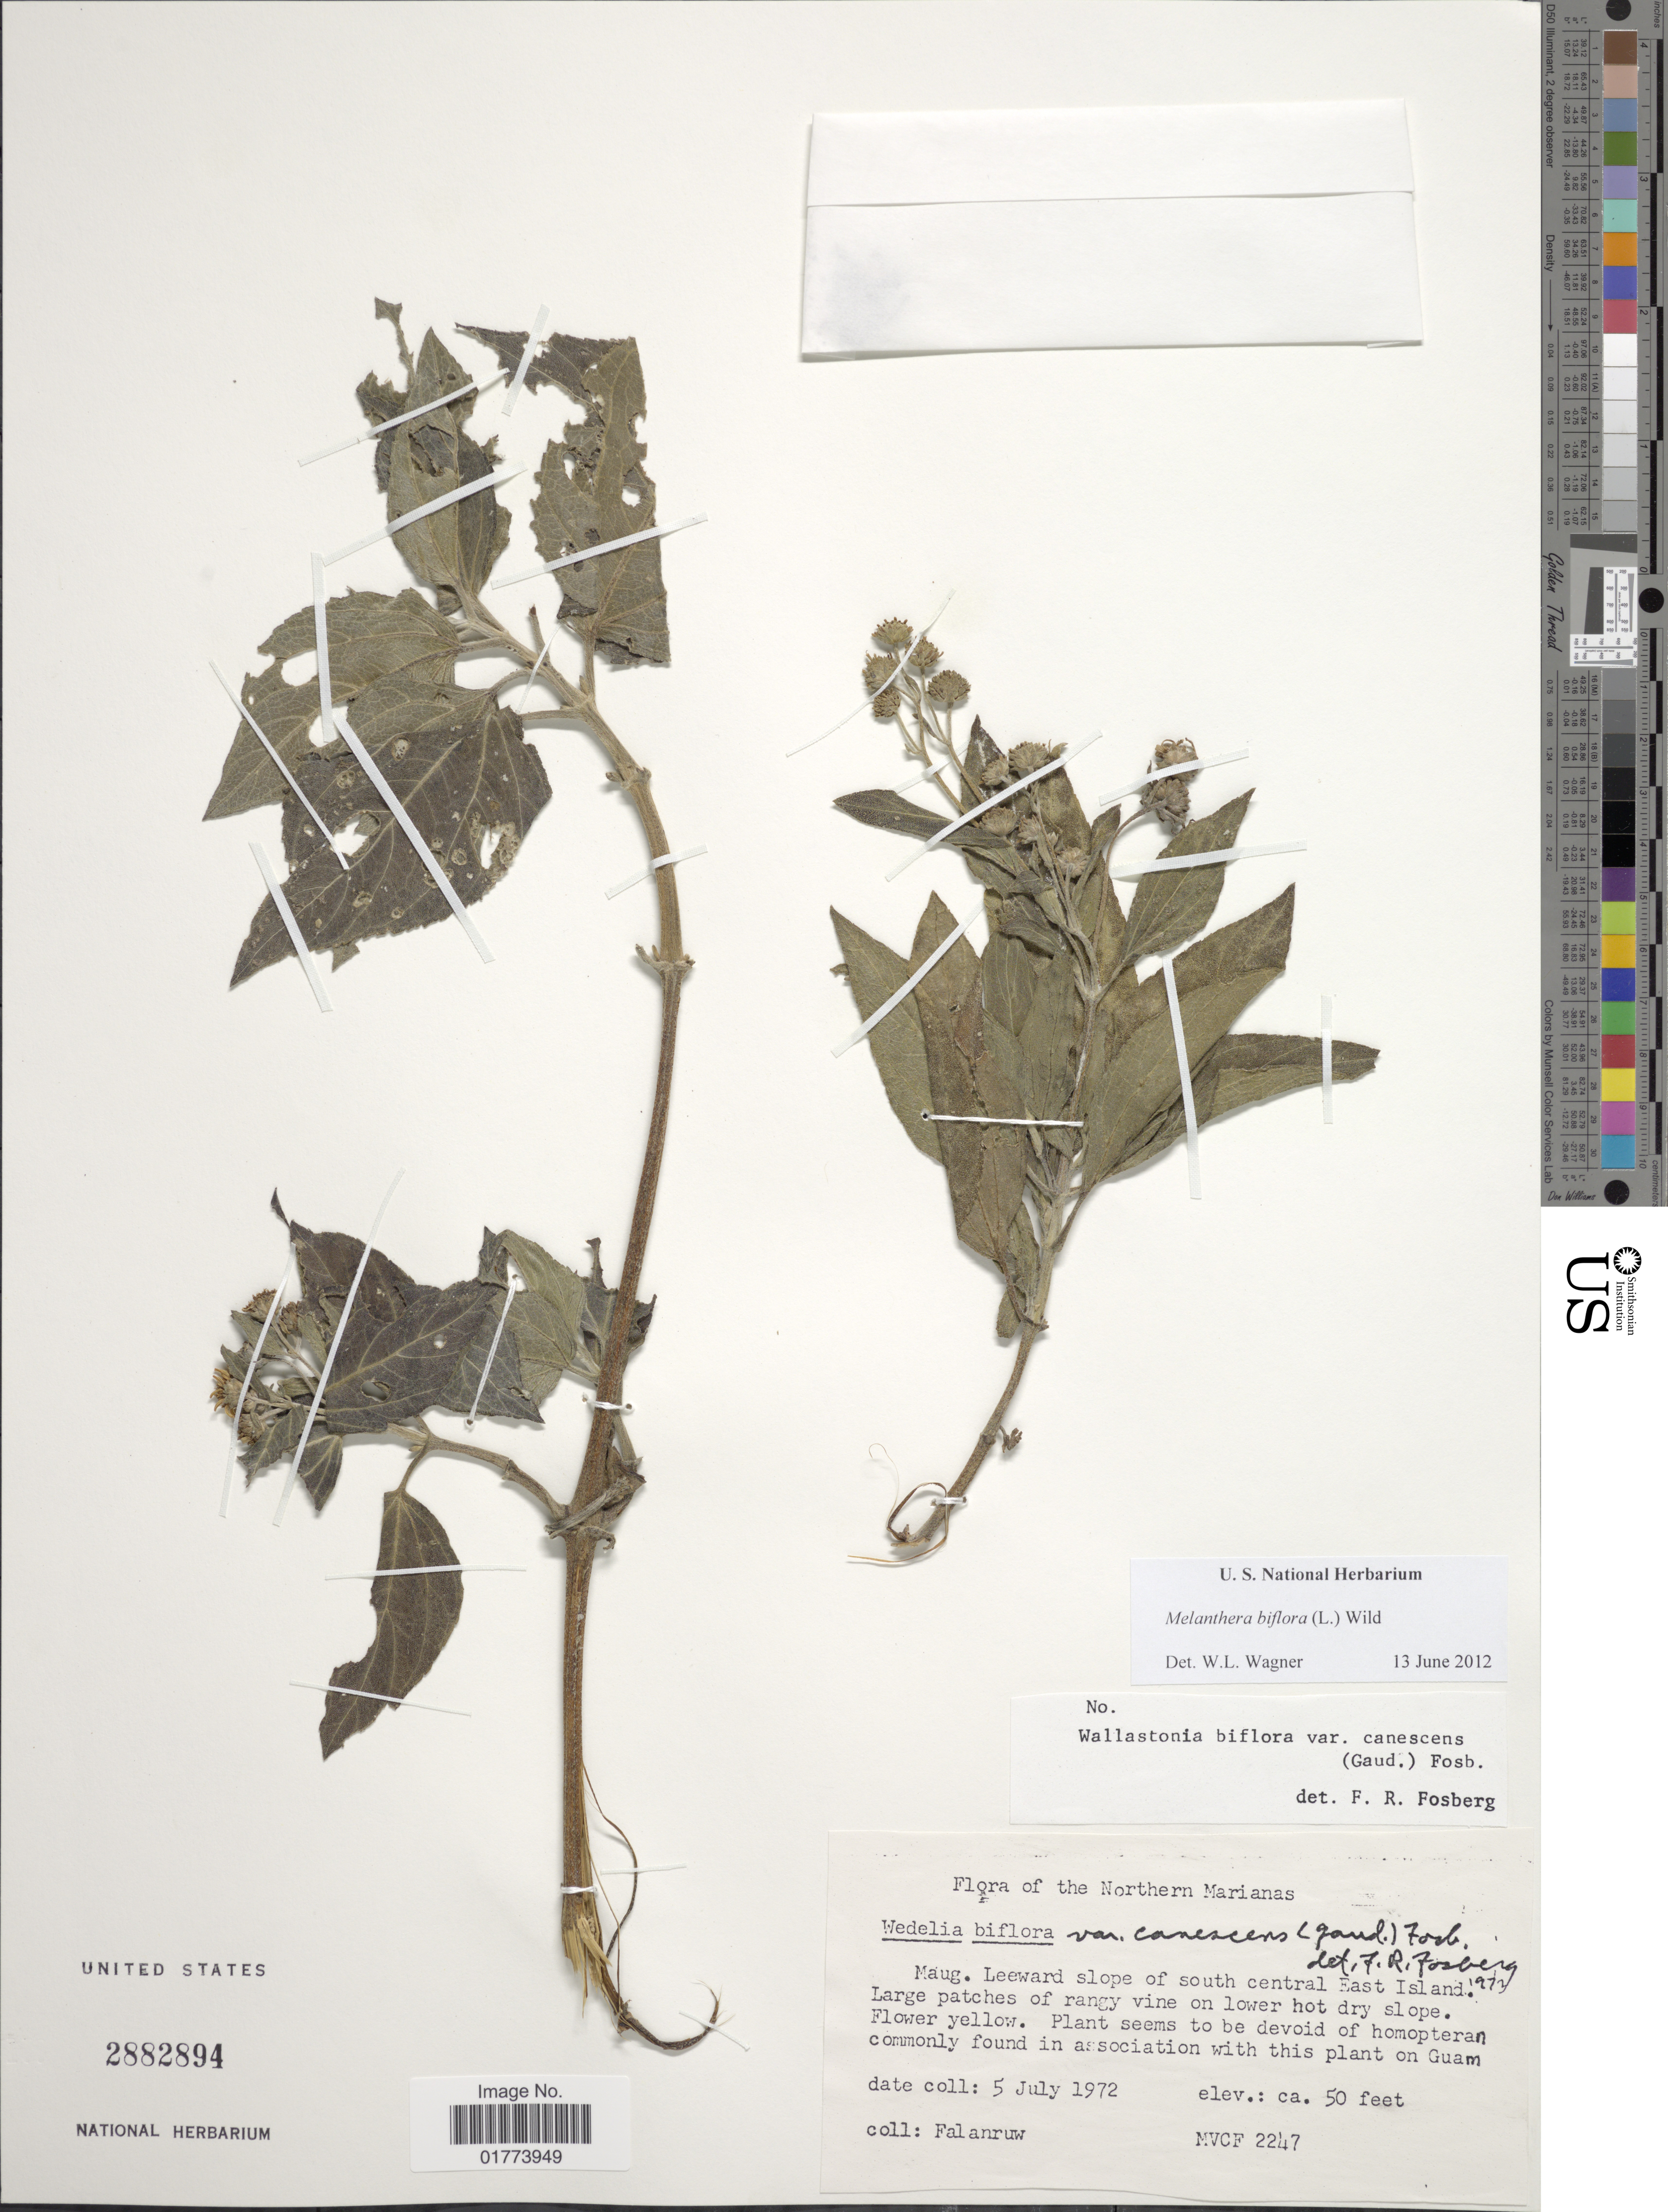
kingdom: Plantae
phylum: Tracheophyta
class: Magnoliopsida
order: Asterales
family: Asteraceae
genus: Wollastonia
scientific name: Wollastonia uniflora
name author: (Willd.) Orchard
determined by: Wagner, W. L., (BOT), Smithsonian Institution - National Museum of Natural History (UNITED STATES)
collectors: Falanruw, --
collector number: MVCF2247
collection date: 1972-07-05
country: Northern Mariana Islands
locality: Maug, Leeward slope of south central East Island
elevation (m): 15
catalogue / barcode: US 2882894